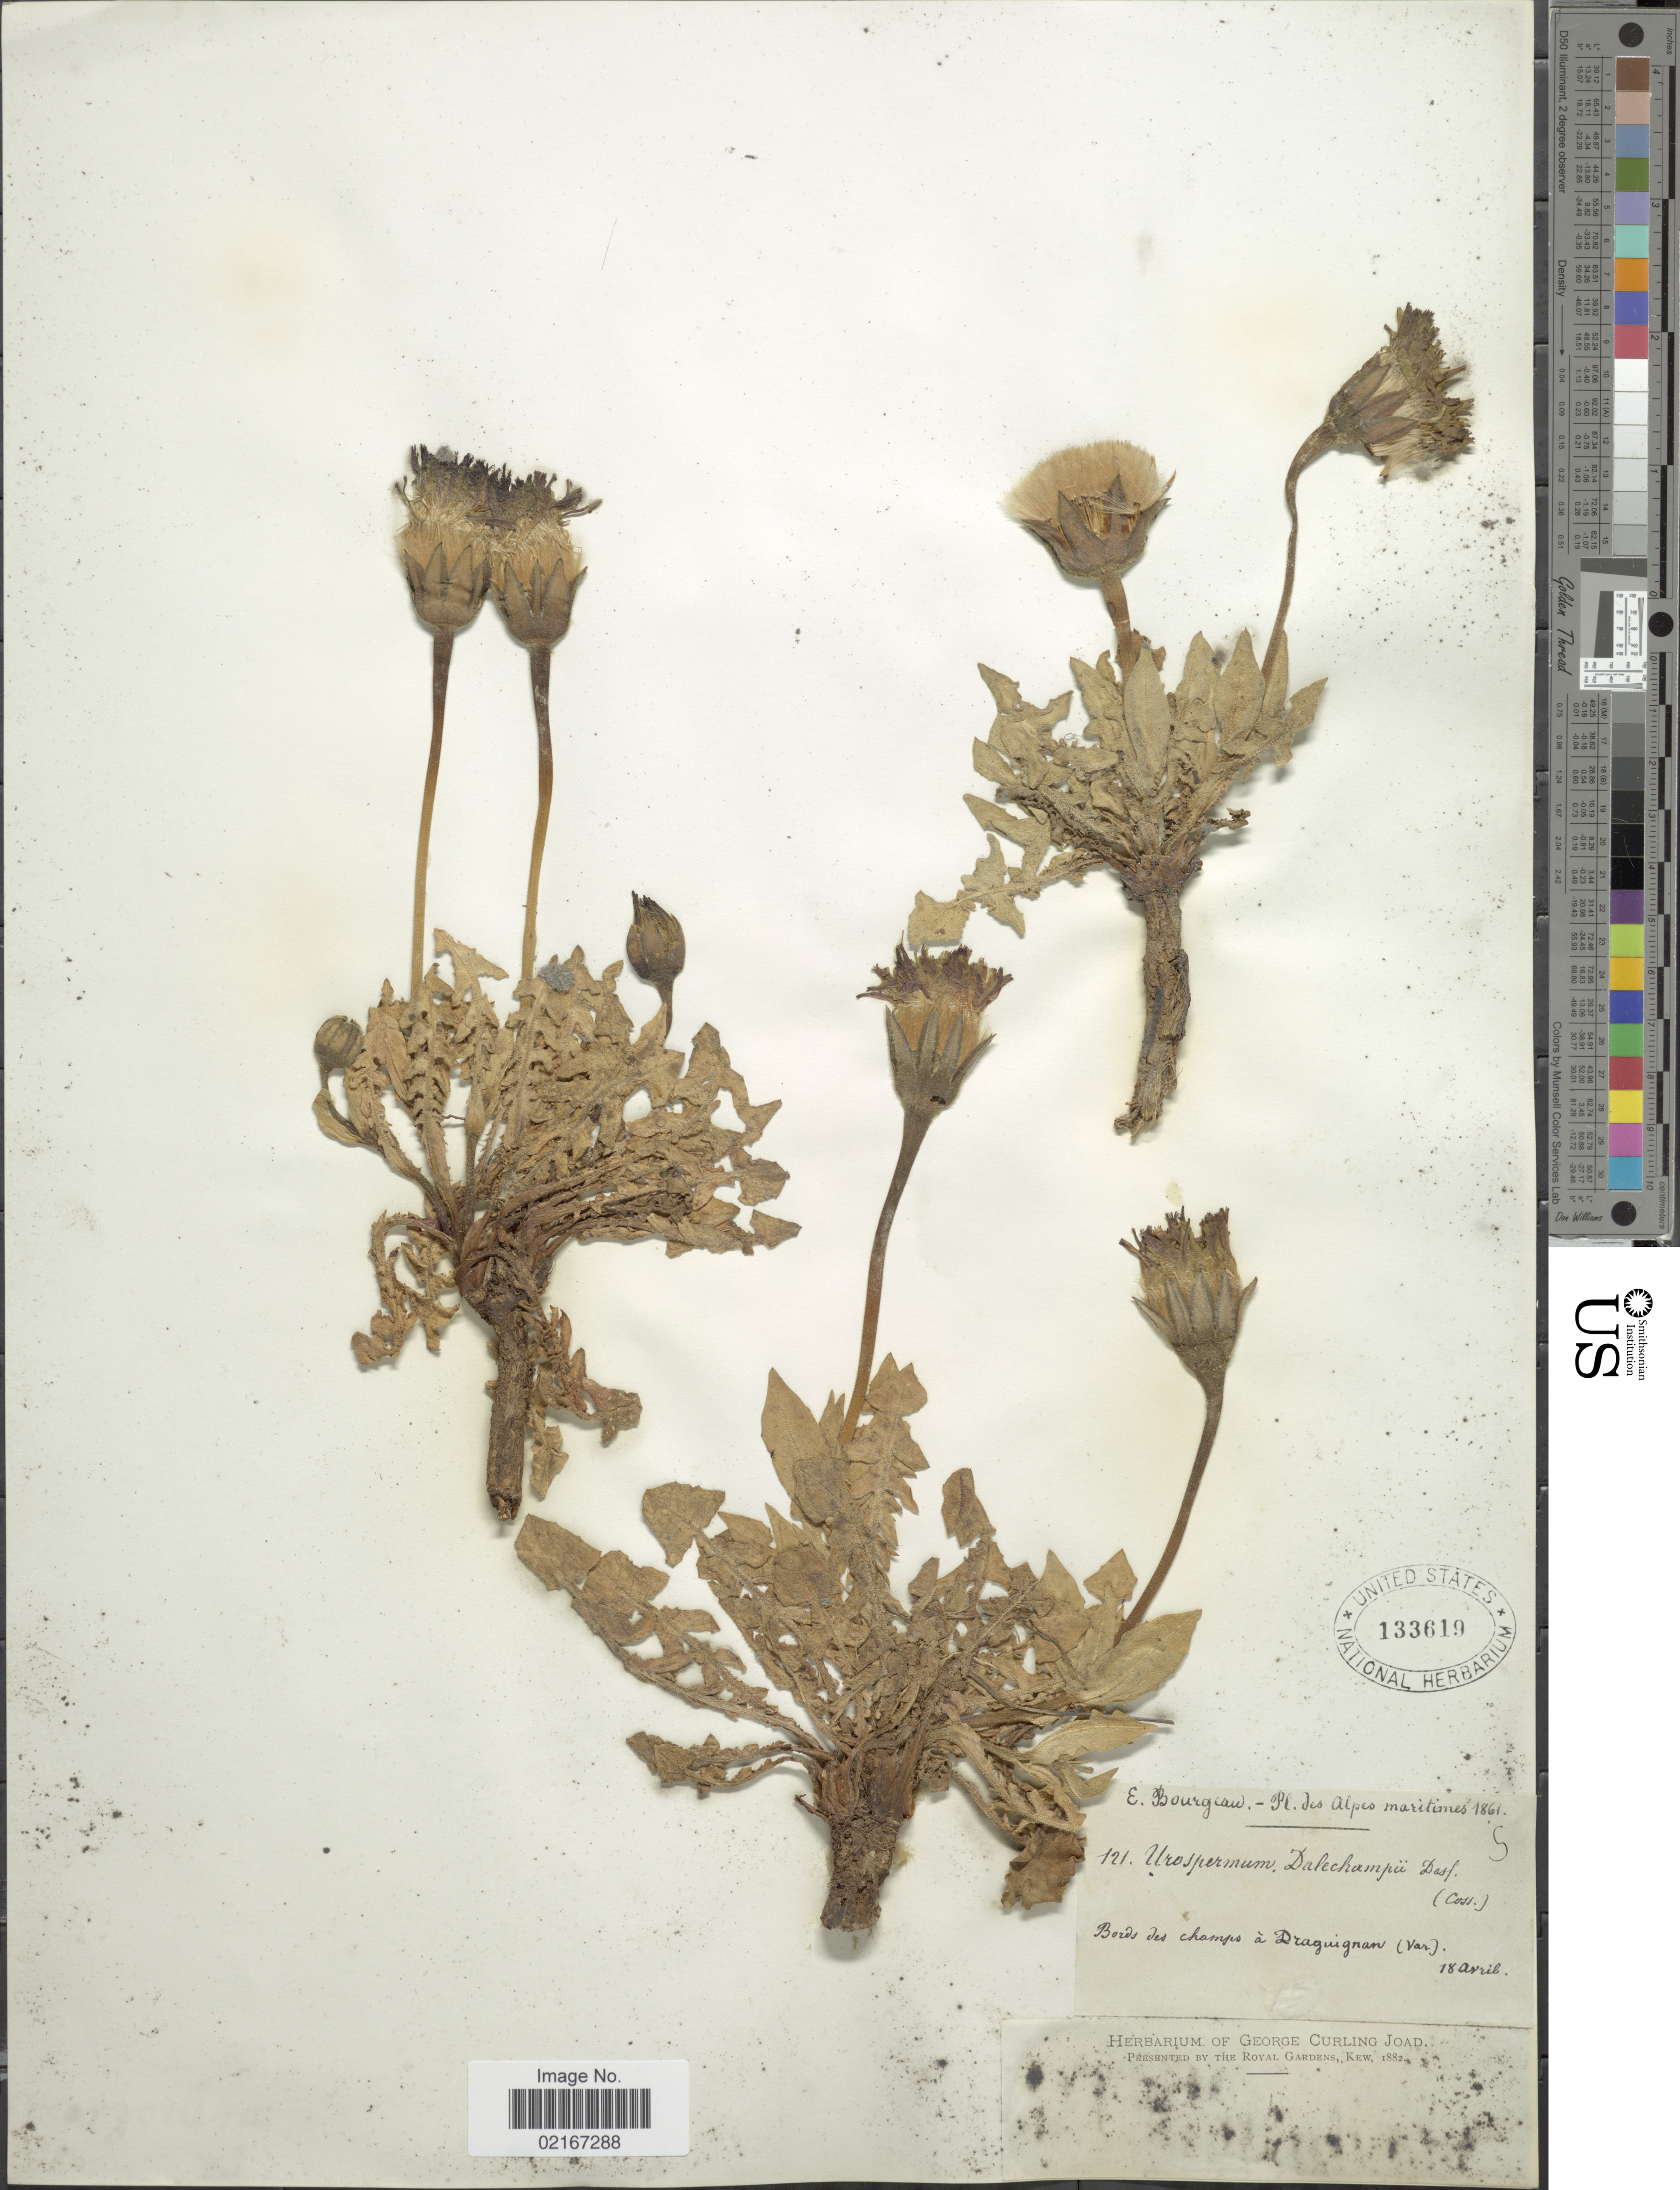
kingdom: Plantae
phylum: Tracheophyta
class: Magnoliopsida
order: Asterales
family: Asteraceae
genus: Urospermum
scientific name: Urospermum dalechampii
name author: (L.) F.W. Schmidt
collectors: E. Bourgeau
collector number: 121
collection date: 1861-04-18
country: France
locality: Alpes maritiones, bords des champs a Draguignan (Var.)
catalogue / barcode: US 133619